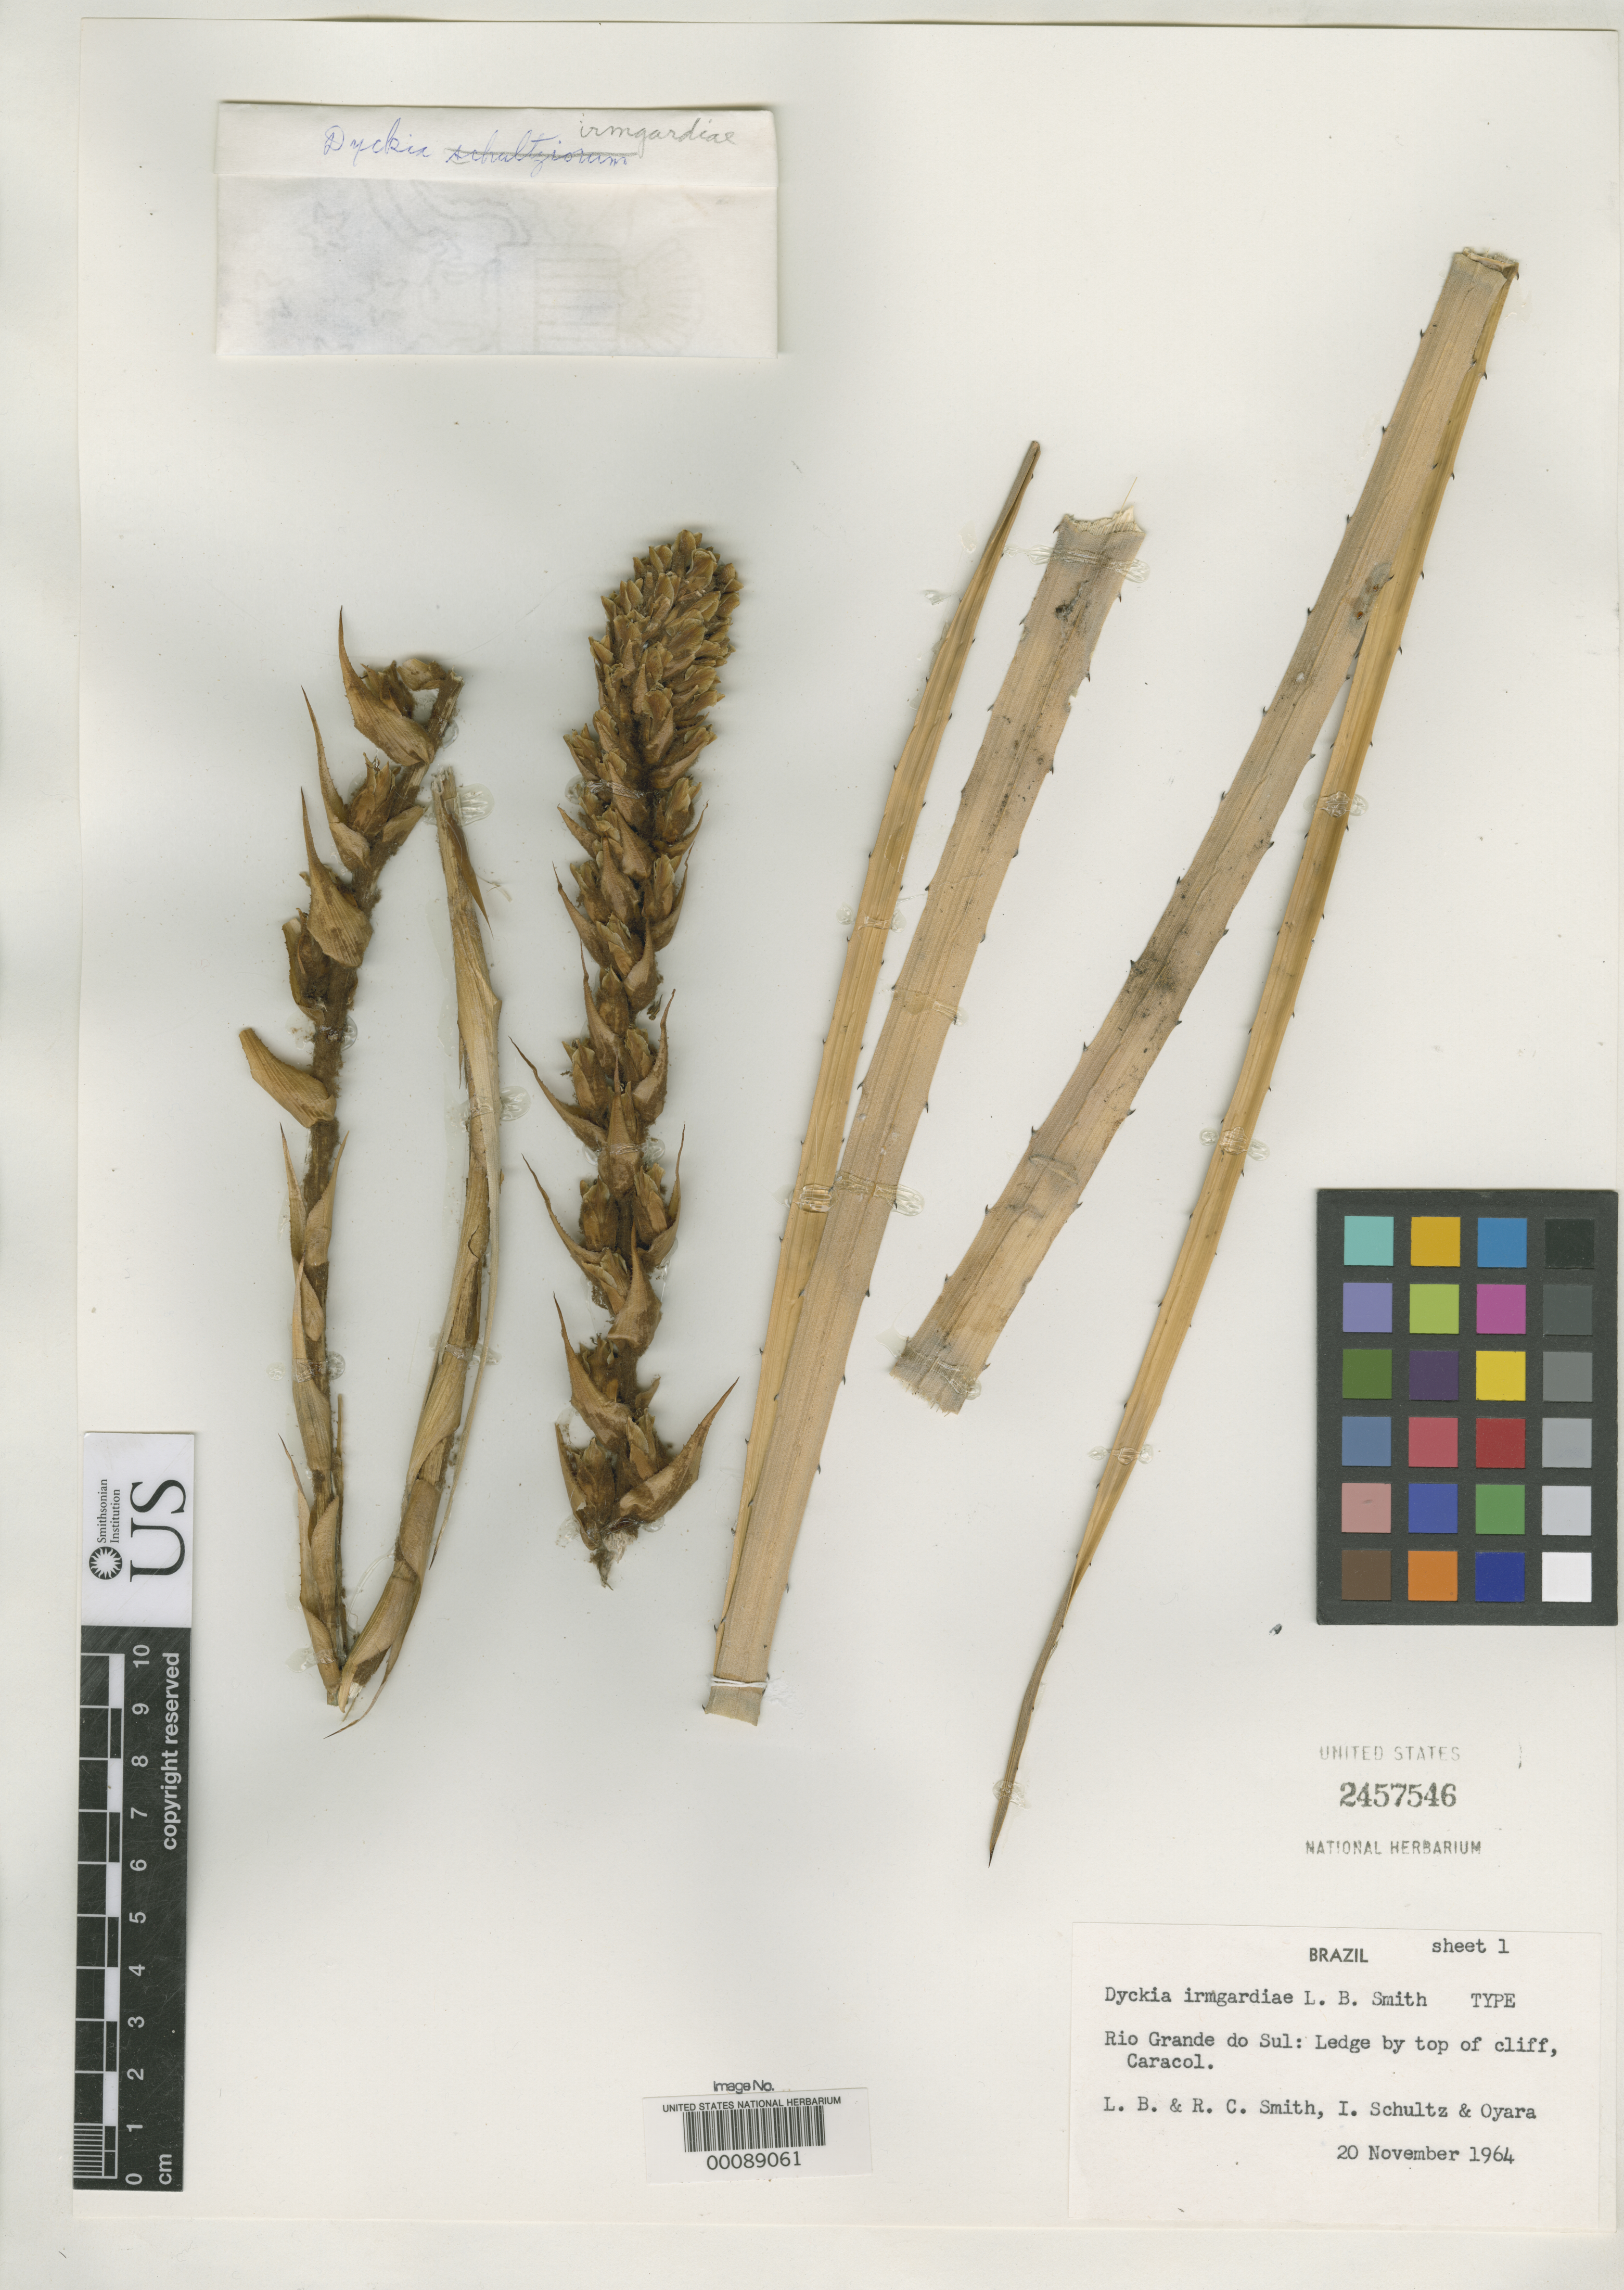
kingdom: Plantae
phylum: Tracheophyta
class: Liliopsida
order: Poales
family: Bromeliaceae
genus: Dyckia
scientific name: Dyckia irmgardiae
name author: L.B. Sm.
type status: Holotype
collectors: L. Smith, R. C. Smith, T. Schultz & -. Oyara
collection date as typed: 20 Nov 1964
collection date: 1964-11-20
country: Brazil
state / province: Rio Grande do Sul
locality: Caracol.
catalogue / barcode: US 2457546